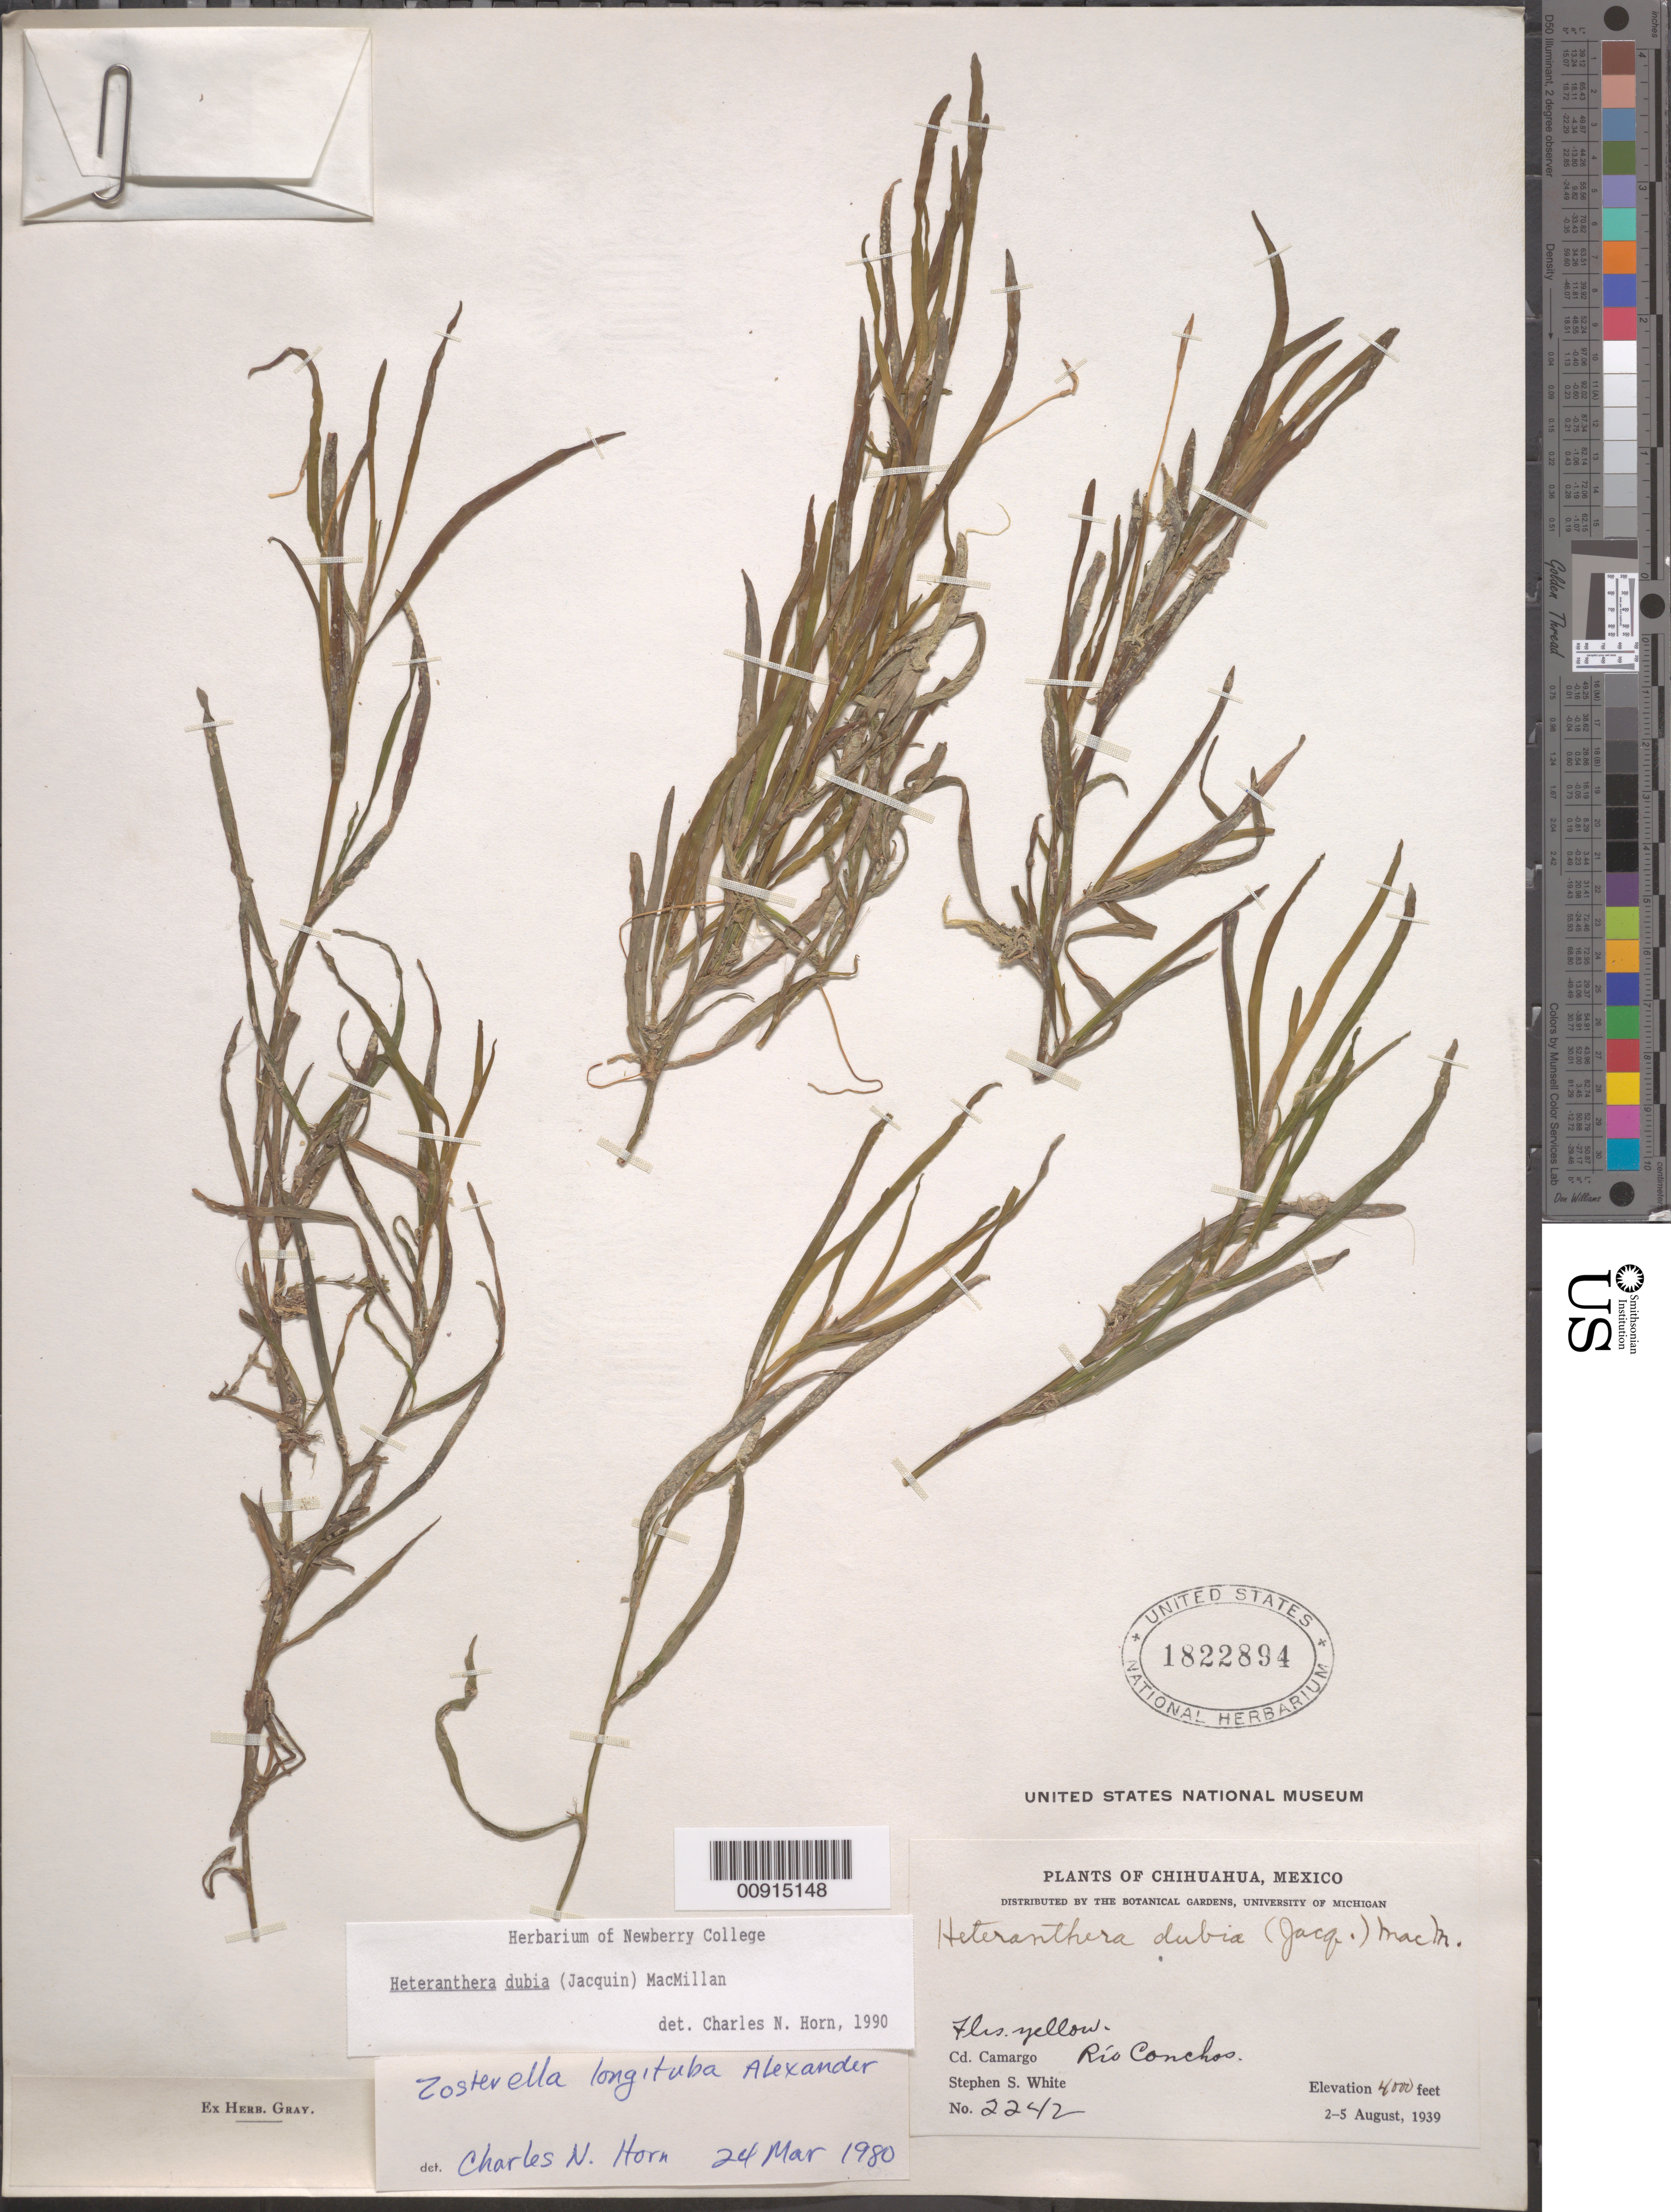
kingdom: Plantae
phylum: Tracheophyta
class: Liliopsida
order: Commelinales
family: Pontederiaceae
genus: Heteranthera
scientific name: Heteranthera dubia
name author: (Jacq.) MacMill.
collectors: S. S. White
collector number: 2242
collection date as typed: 02 Aug 1939 to 05 Aug 1939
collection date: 1939-08-02/1939-08-05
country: Mexico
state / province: Chihuahua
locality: Río Conchos, Cd. Camargo, Chihuahua.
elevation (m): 1219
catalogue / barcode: US 1822894